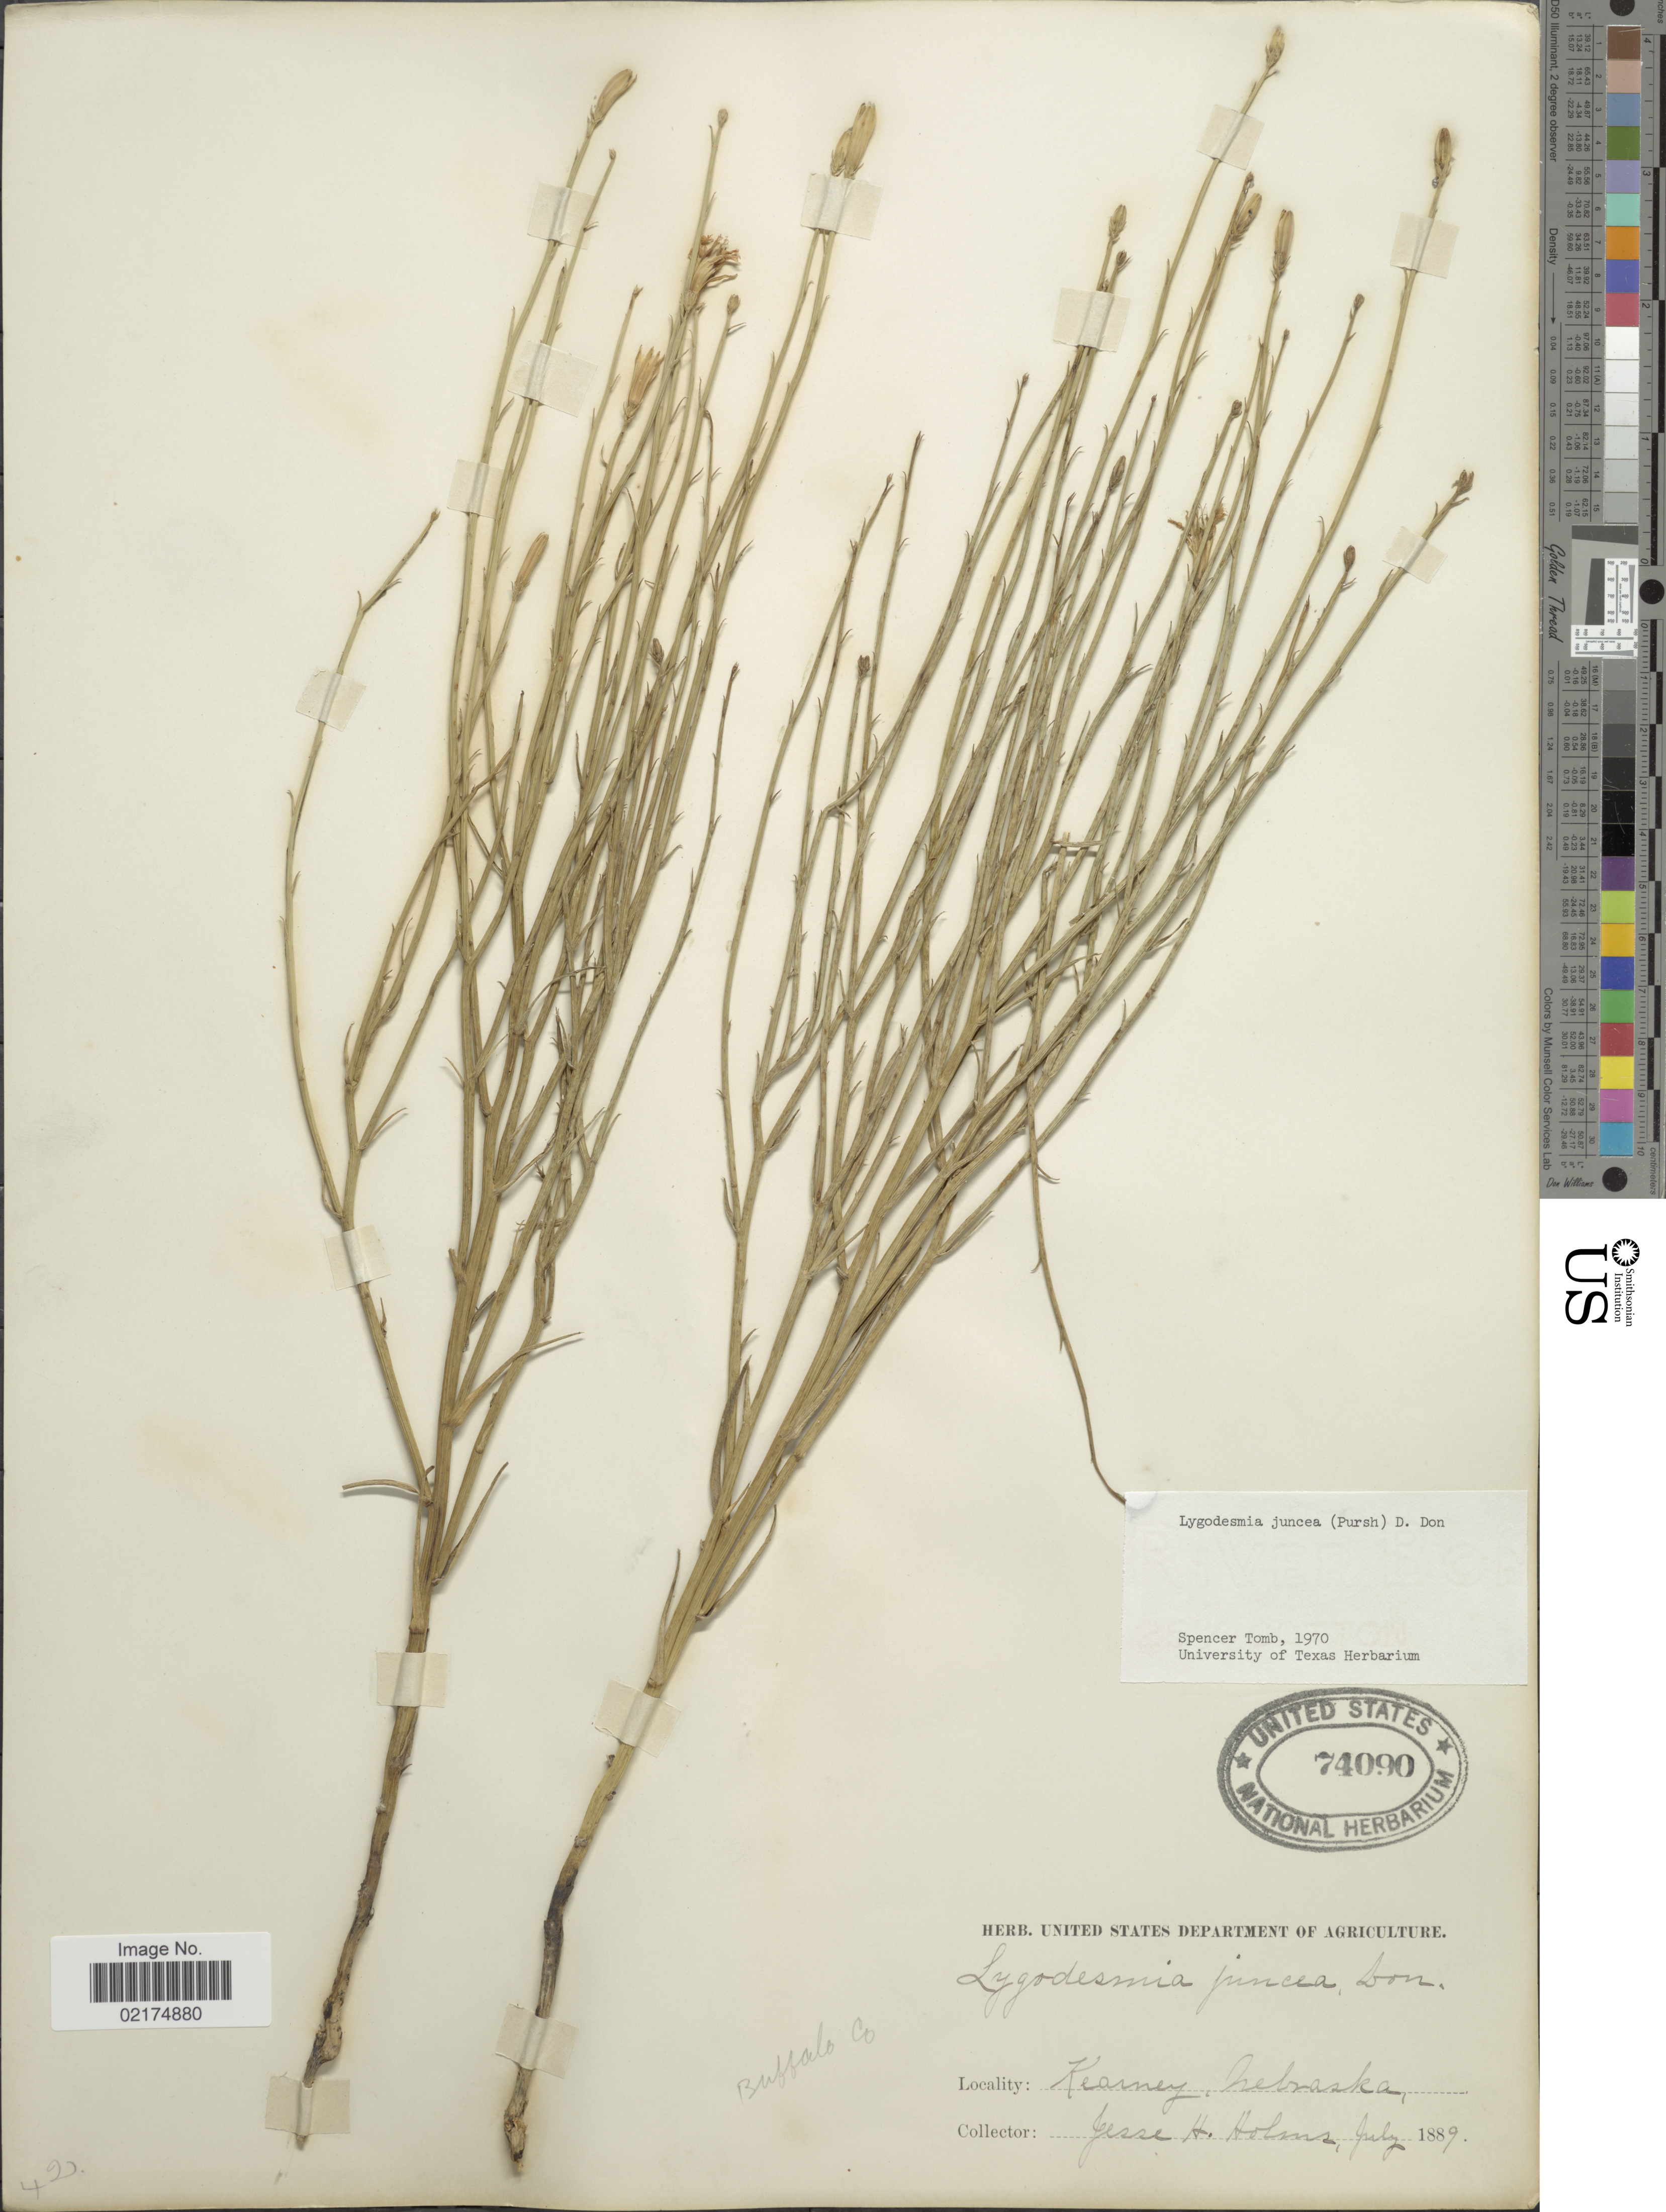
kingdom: Plantae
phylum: Tracheophyta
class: Magnoliopsida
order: Asterales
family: Asteraceae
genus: Lygodesmia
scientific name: Lygodesmia juncea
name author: D. Don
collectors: J. Holmes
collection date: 1889-07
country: United States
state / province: Nebraska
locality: Kearney, Buffalo Co.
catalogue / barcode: US 74090